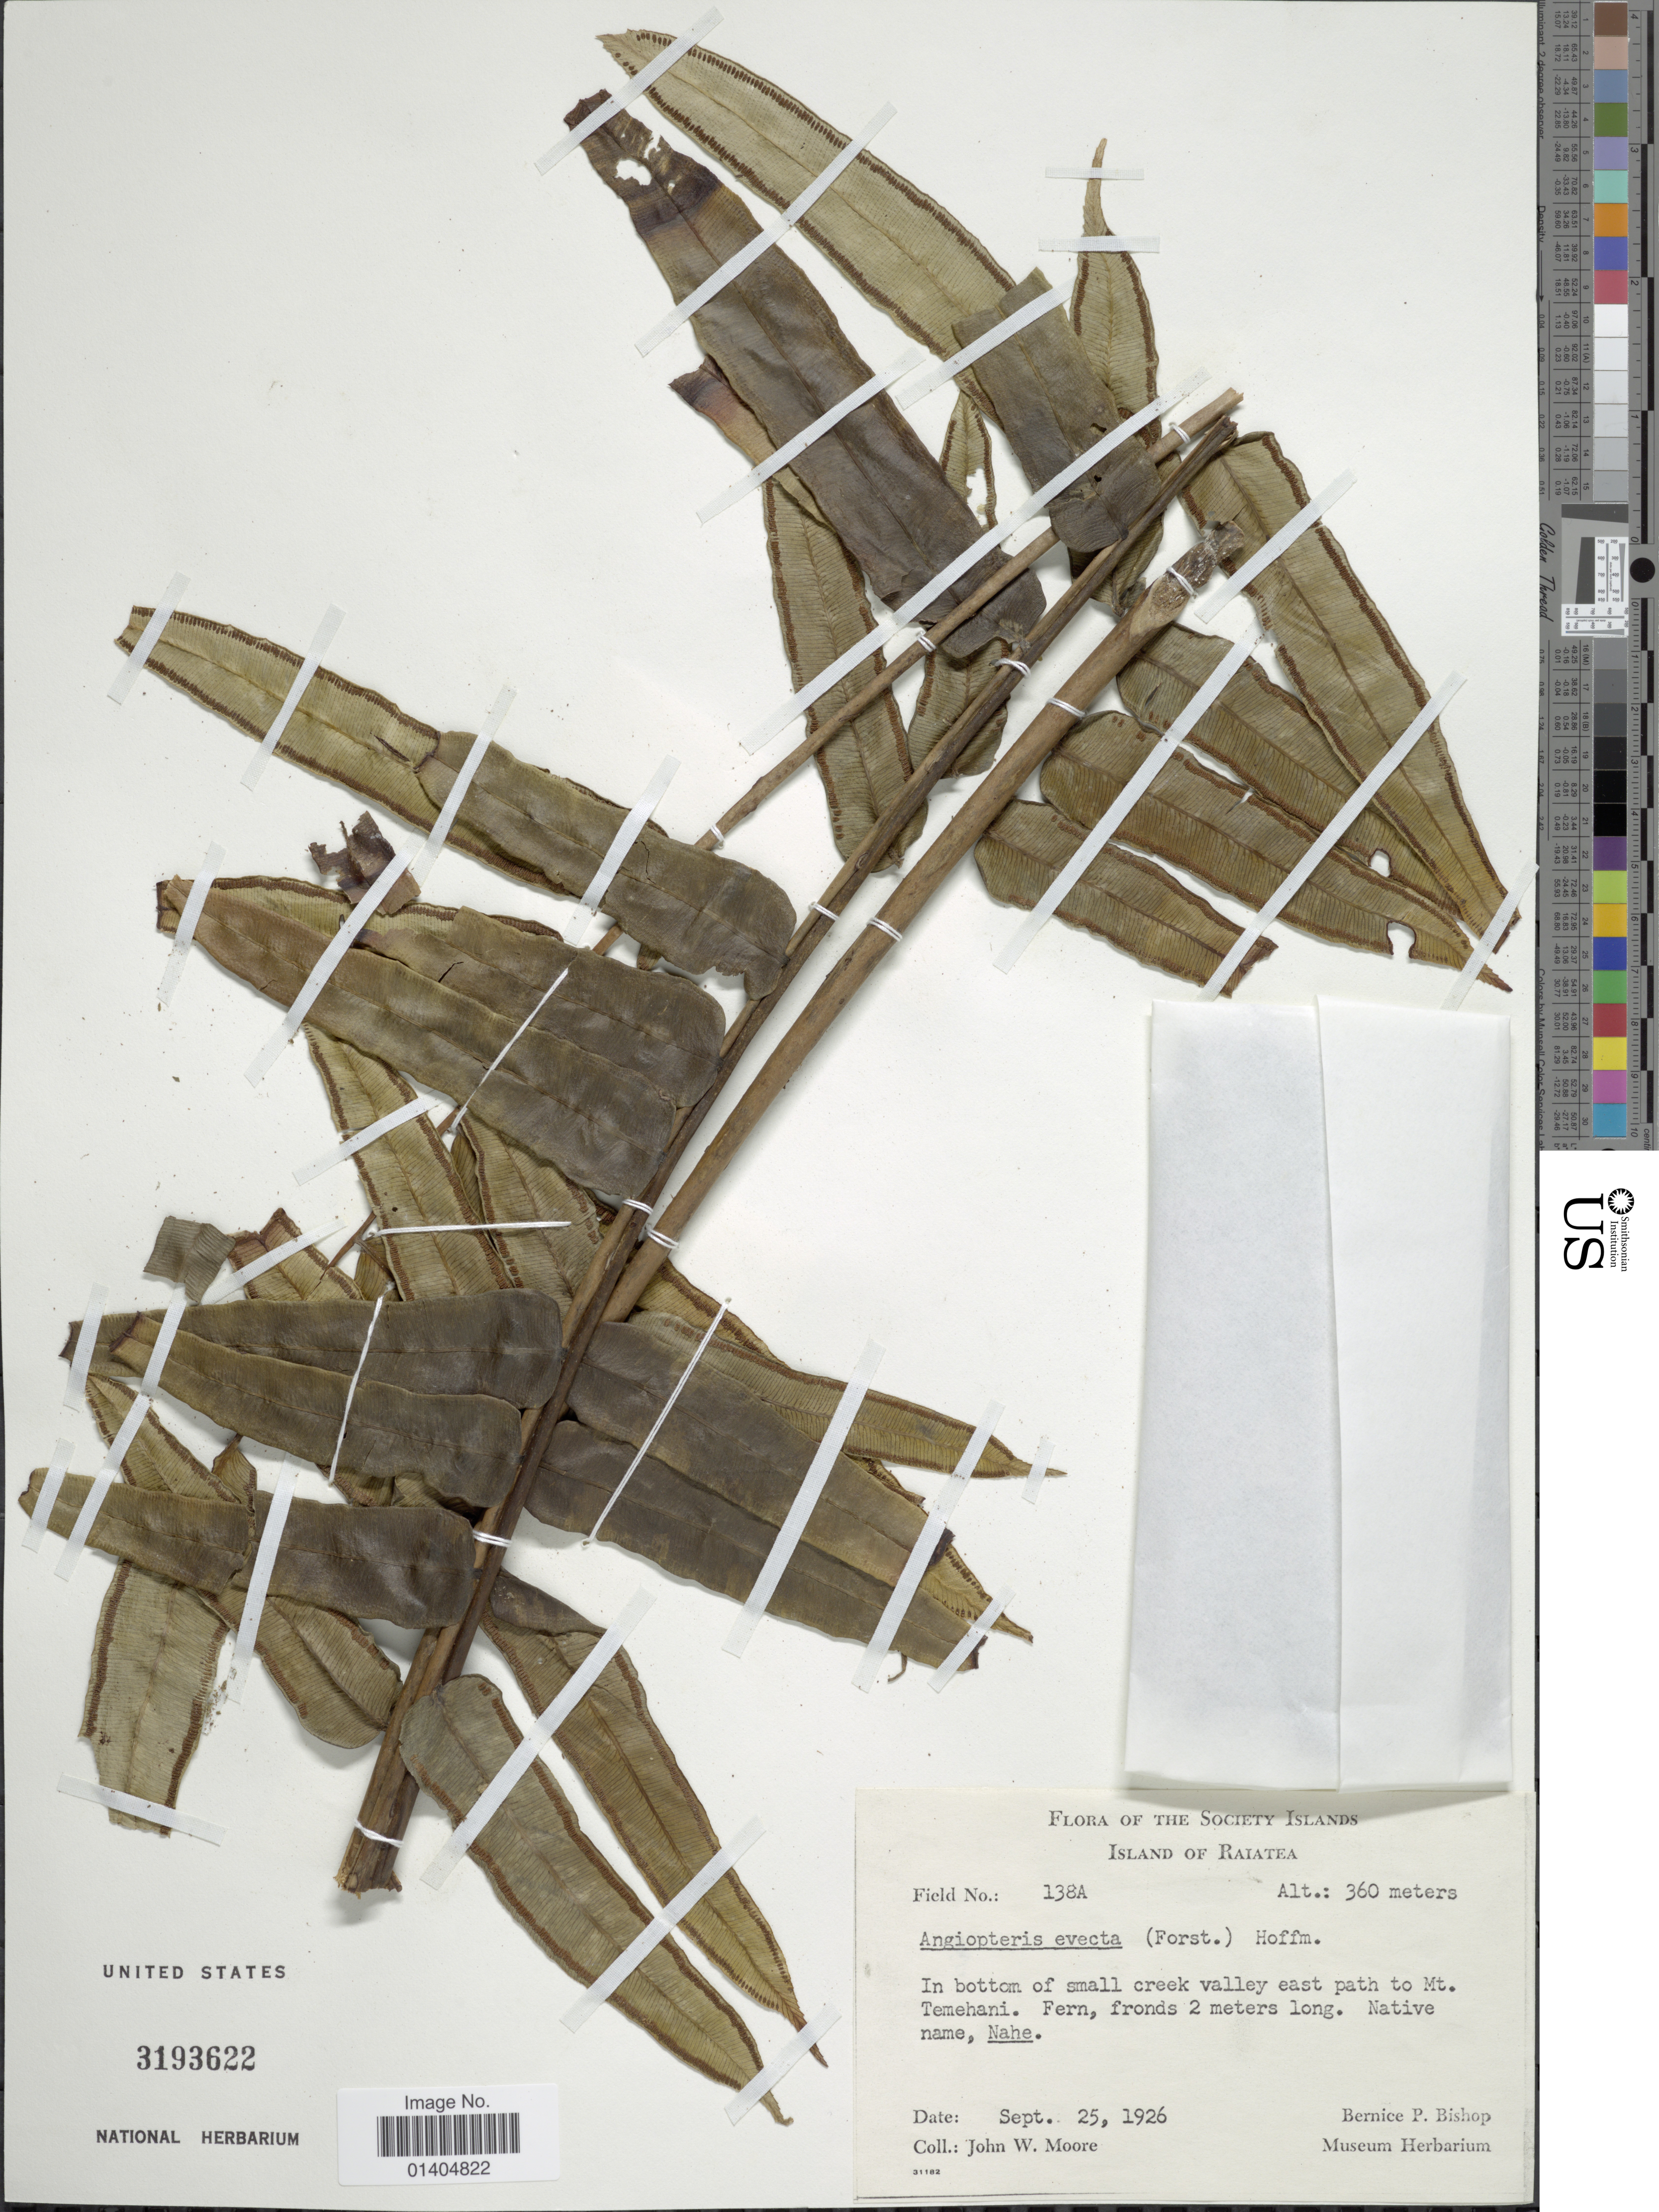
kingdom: Plantae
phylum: Tracheophyta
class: Polypodiopsida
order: Marattiales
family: Marattiaceae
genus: Angiopteris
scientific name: Angiopteris evecta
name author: (G. Forst.) Hoffm.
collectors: J. W. Moore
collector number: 31182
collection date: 1926-09-25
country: French Polynesia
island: Raiatea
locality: Society Islands, Island of Raiatea. In bottom of small creek valley east path to Mt. Temehani.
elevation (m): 360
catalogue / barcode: US 3193622